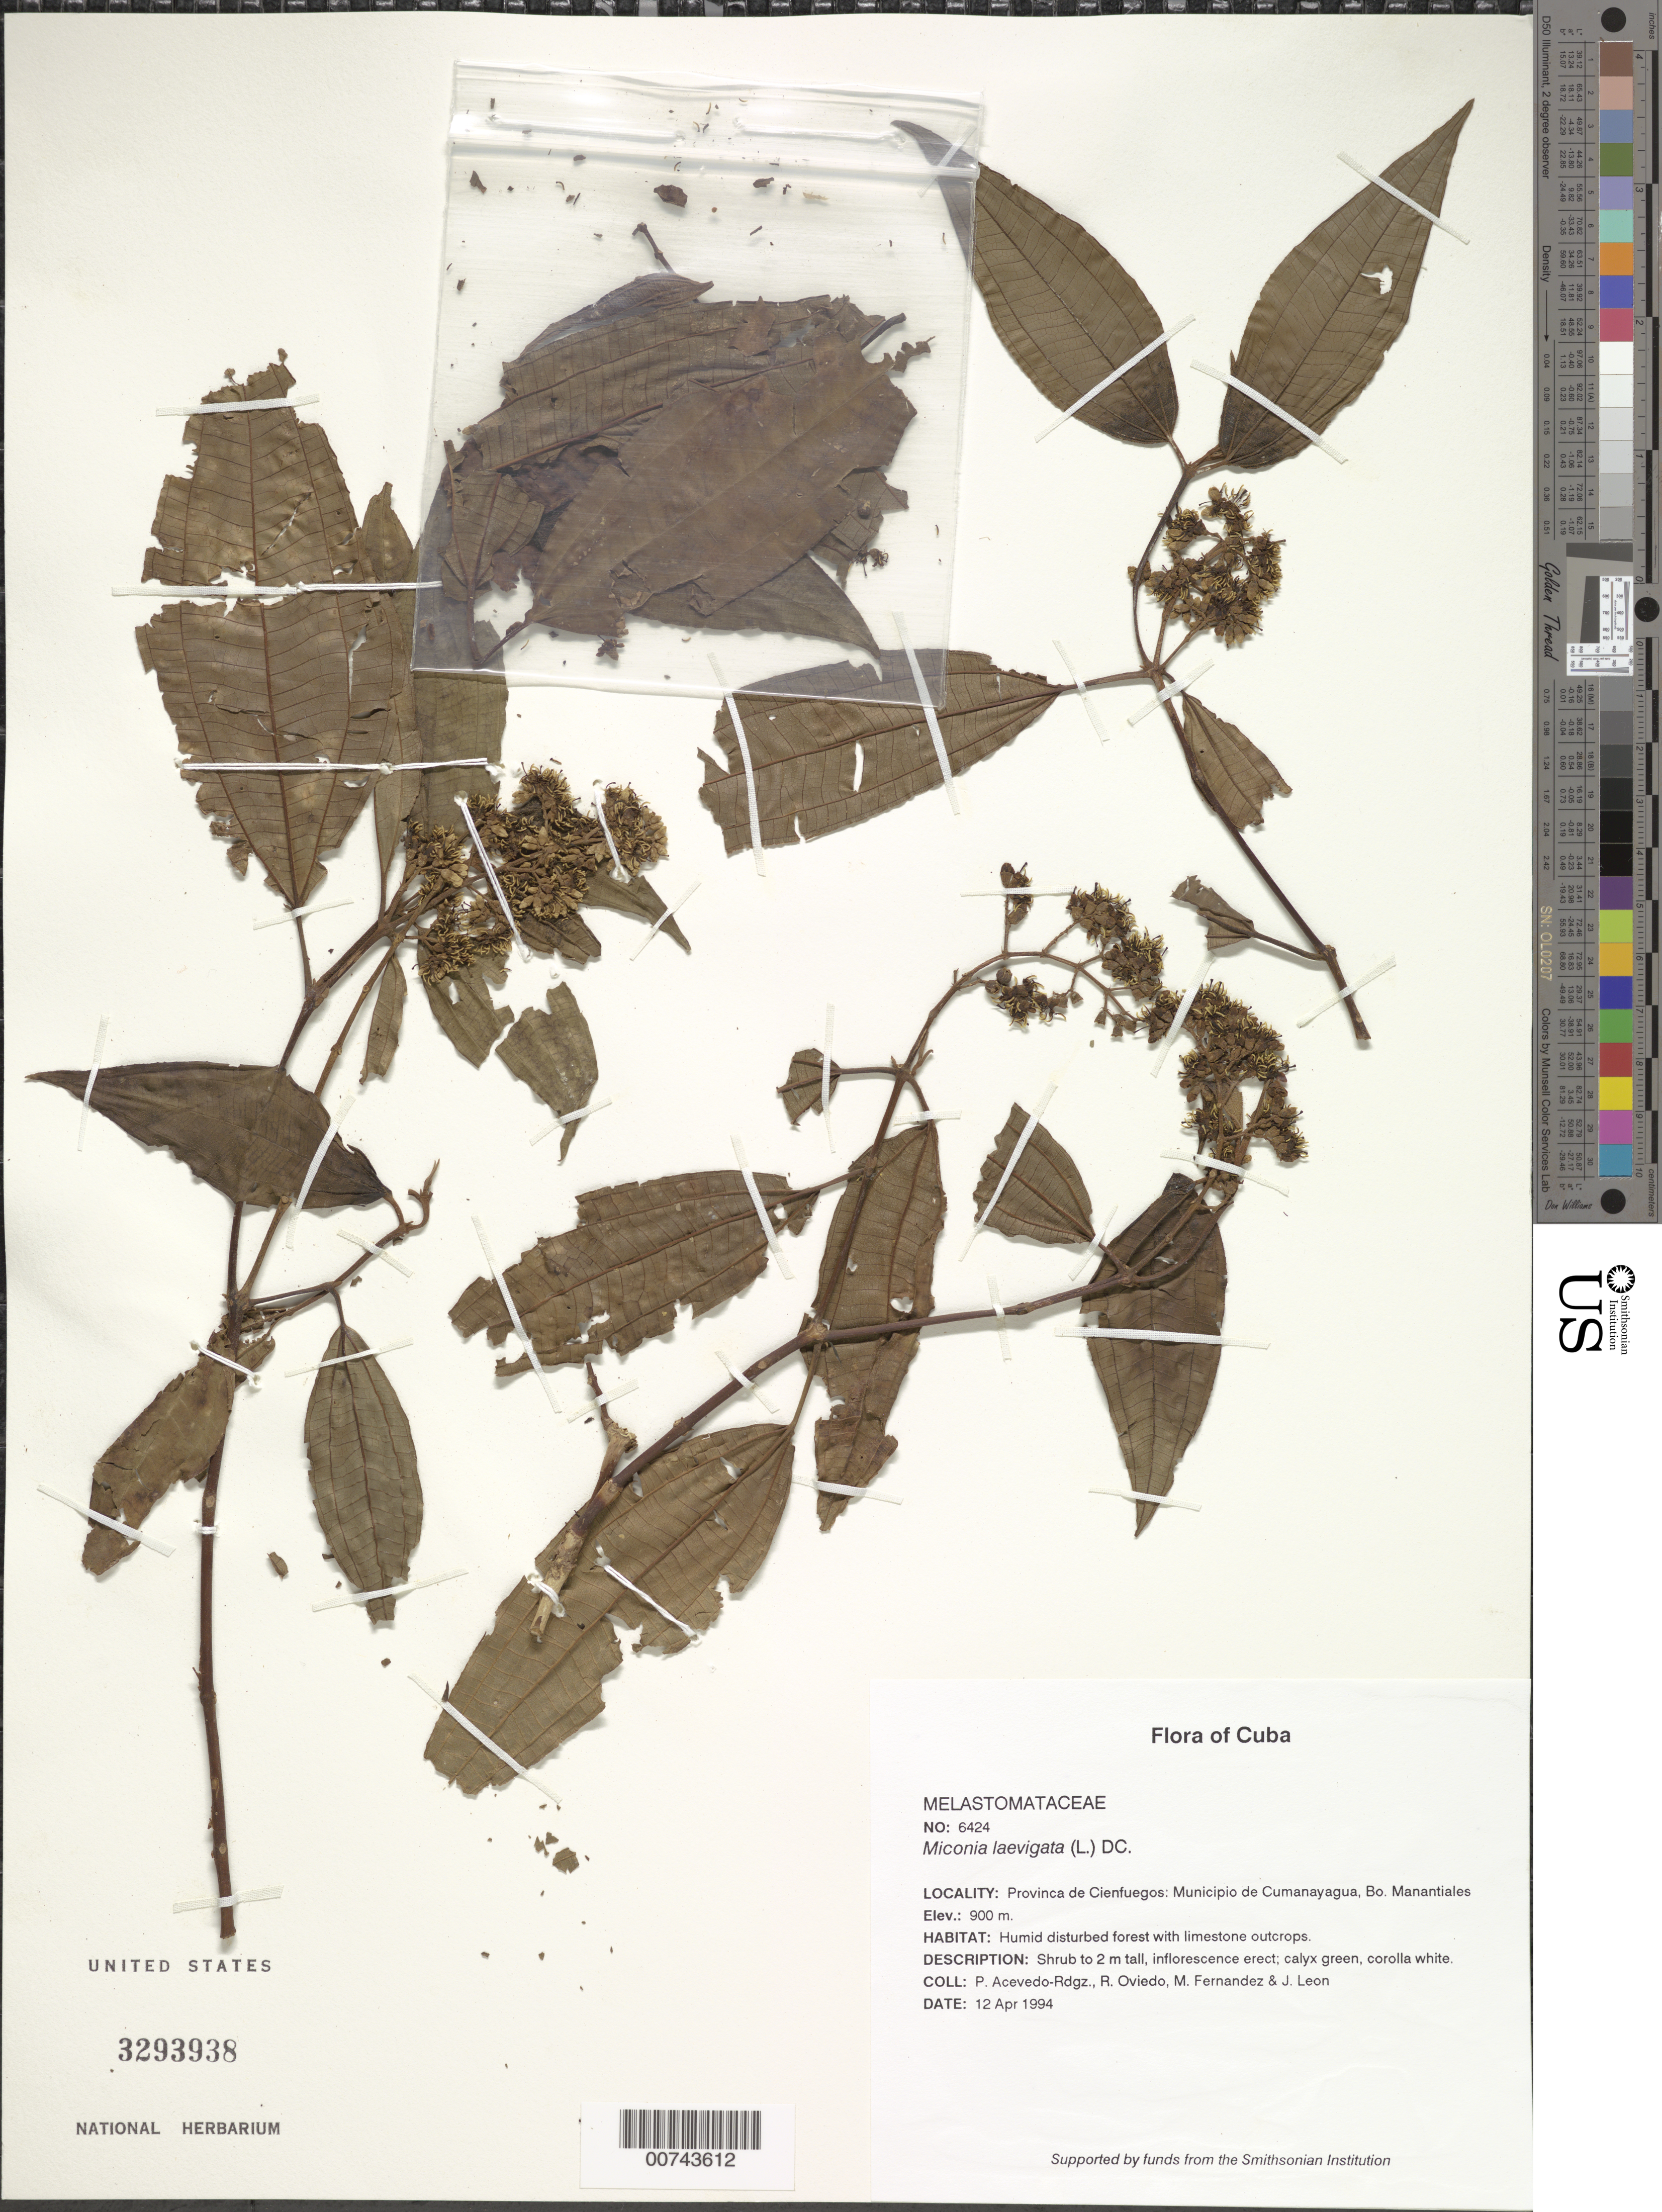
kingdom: Plantae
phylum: Tracheophyta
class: Magnoliopsida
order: Myrtales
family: Melastomataceae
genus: Miconia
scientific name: Miconia laevigata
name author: (L.) D. Don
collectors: P. Acevedo-Rodr., R. Oviedo, M. Fernández & J. León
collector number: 6424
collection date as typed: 12 Apr 1994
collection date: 1994-04-12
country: Cuba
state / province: Cienfuegos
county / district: Municipio de Cumanayagua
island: Cuba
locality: Bo Manantiales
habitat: Humid disturbed forest with limestone outcrops.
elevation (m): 900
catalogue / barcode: US 3293938